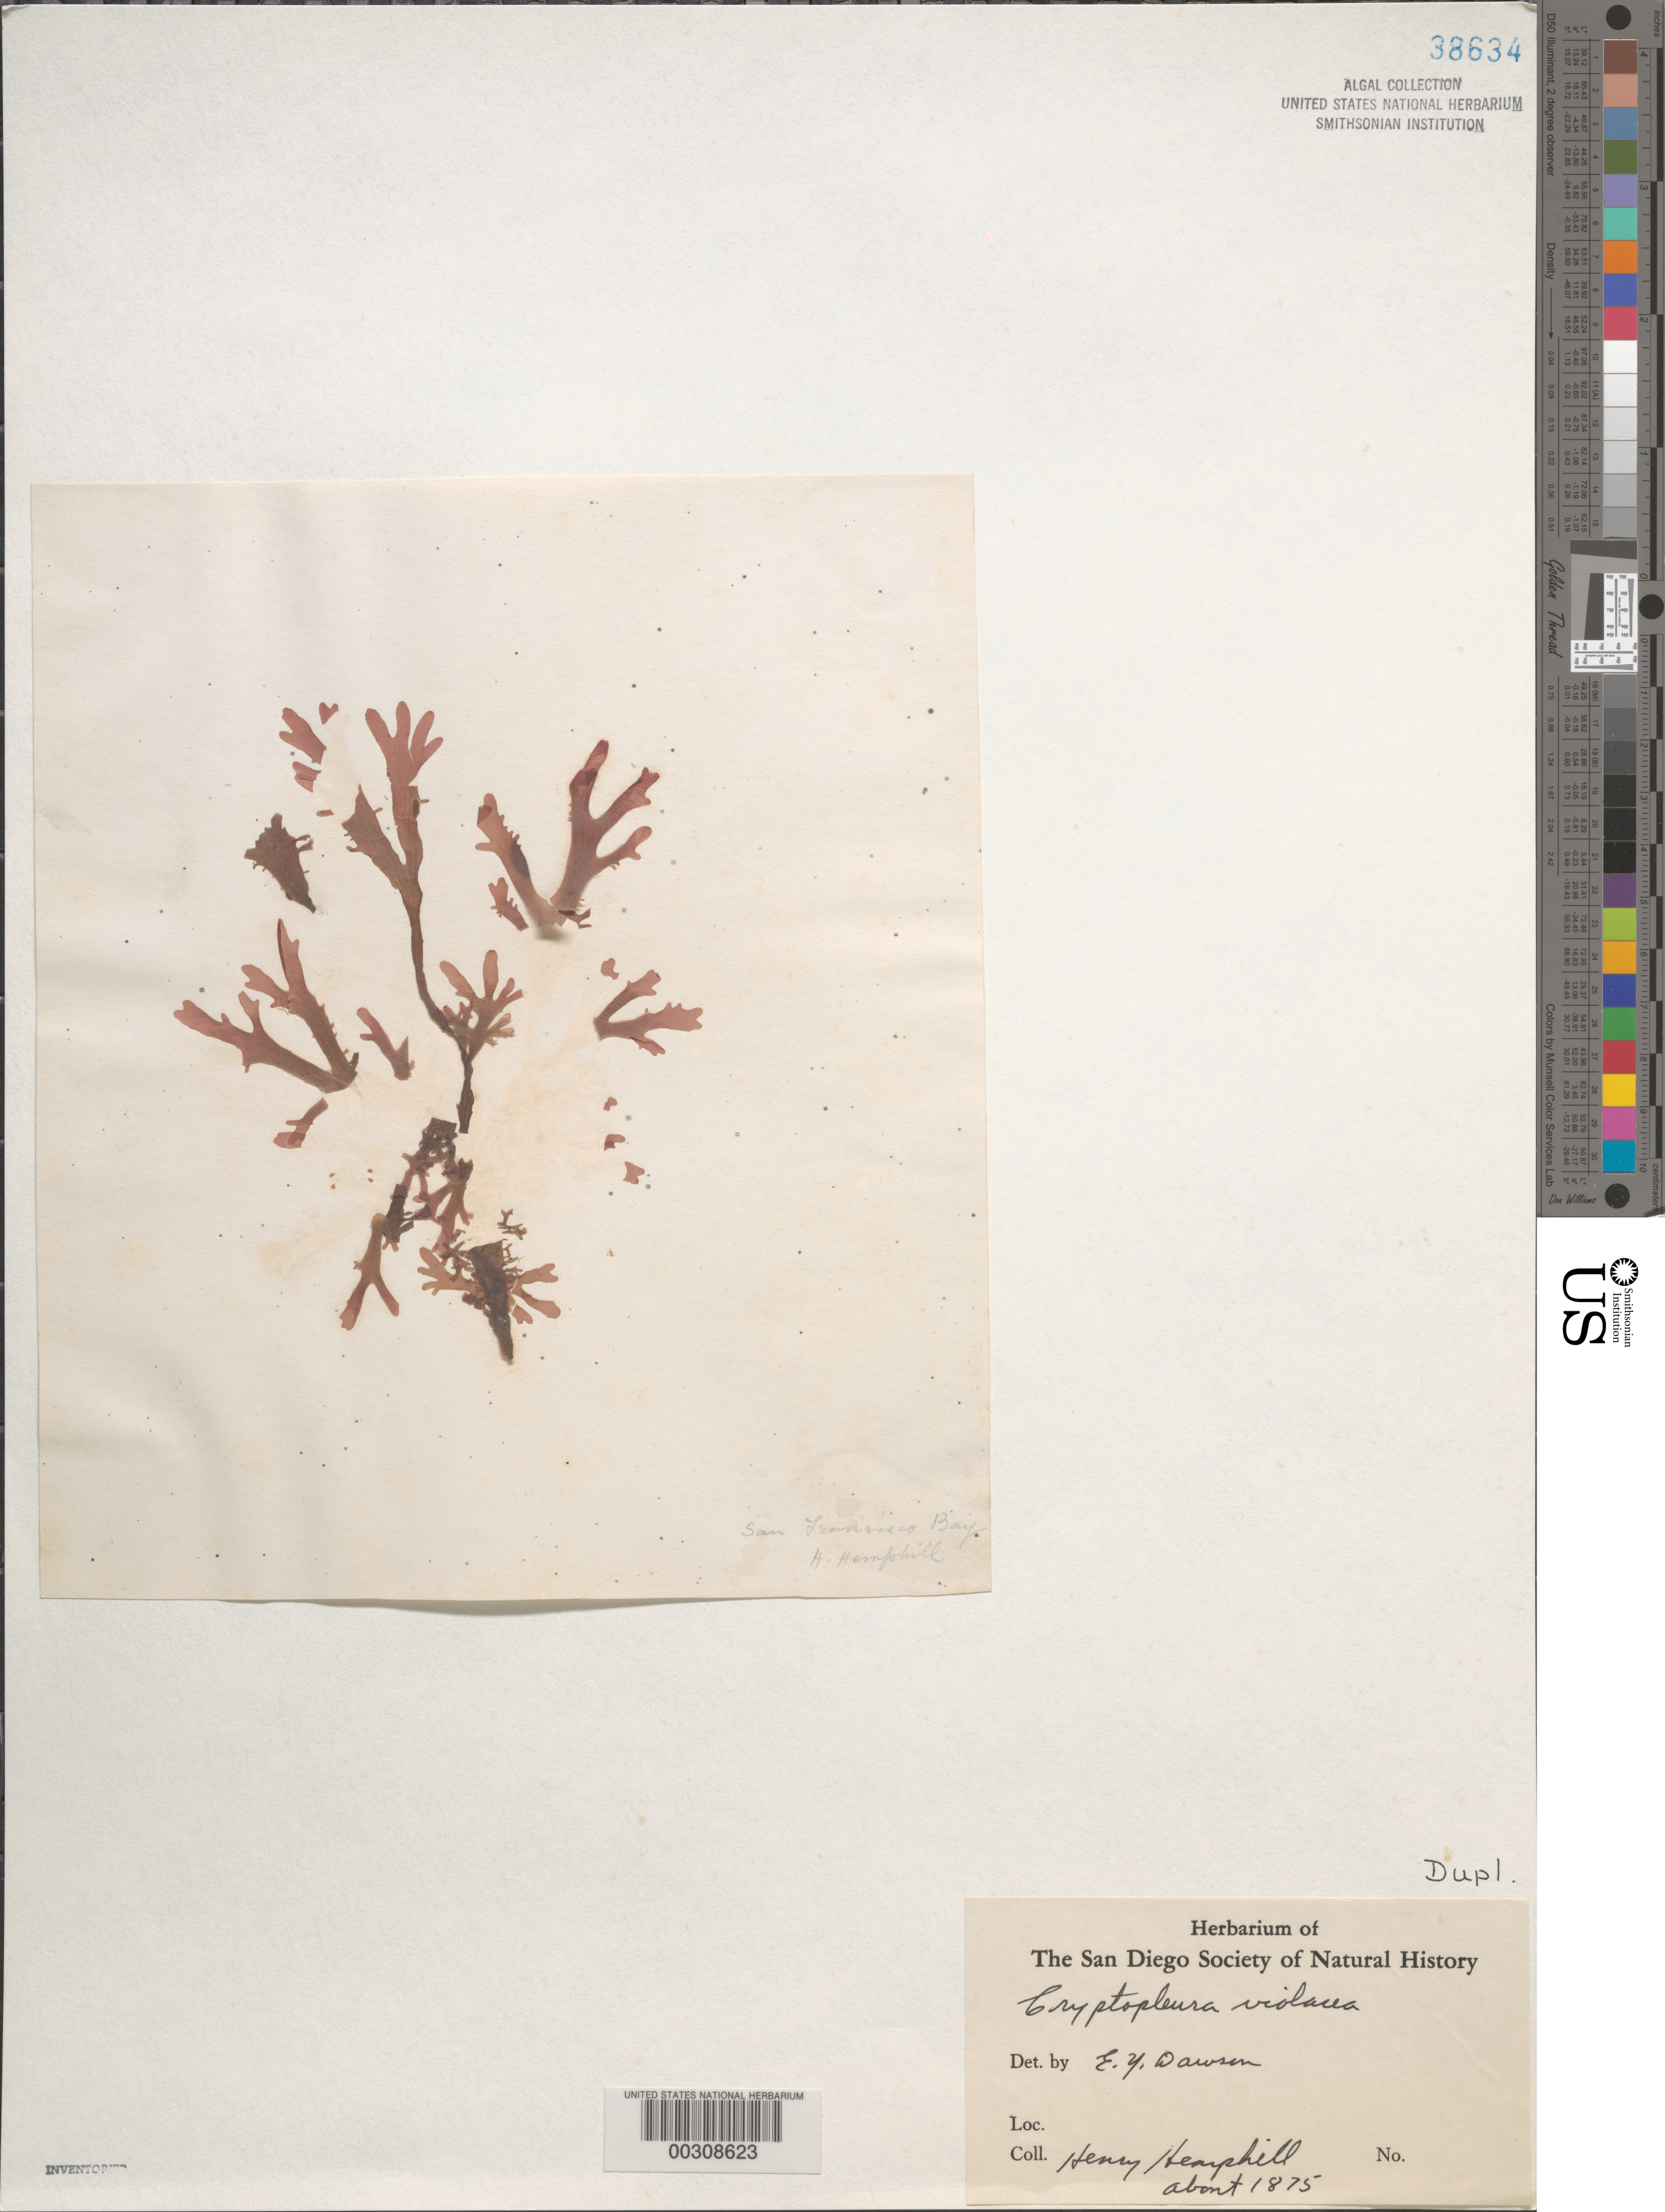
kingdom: Plantae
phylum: Rhodophyta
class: Florideophyceae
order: Ceramiales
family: Delesseriaceae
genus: Cryptopleura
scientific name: Cryptopleura violacea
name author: (J. Ag.) Kylin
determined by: Dawson, E. Y.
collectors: A. H. Hemphill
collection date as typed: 1875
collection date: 1875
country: United States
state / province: California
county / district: San Francisco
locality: San Francisco Bay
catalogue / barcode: US 38634